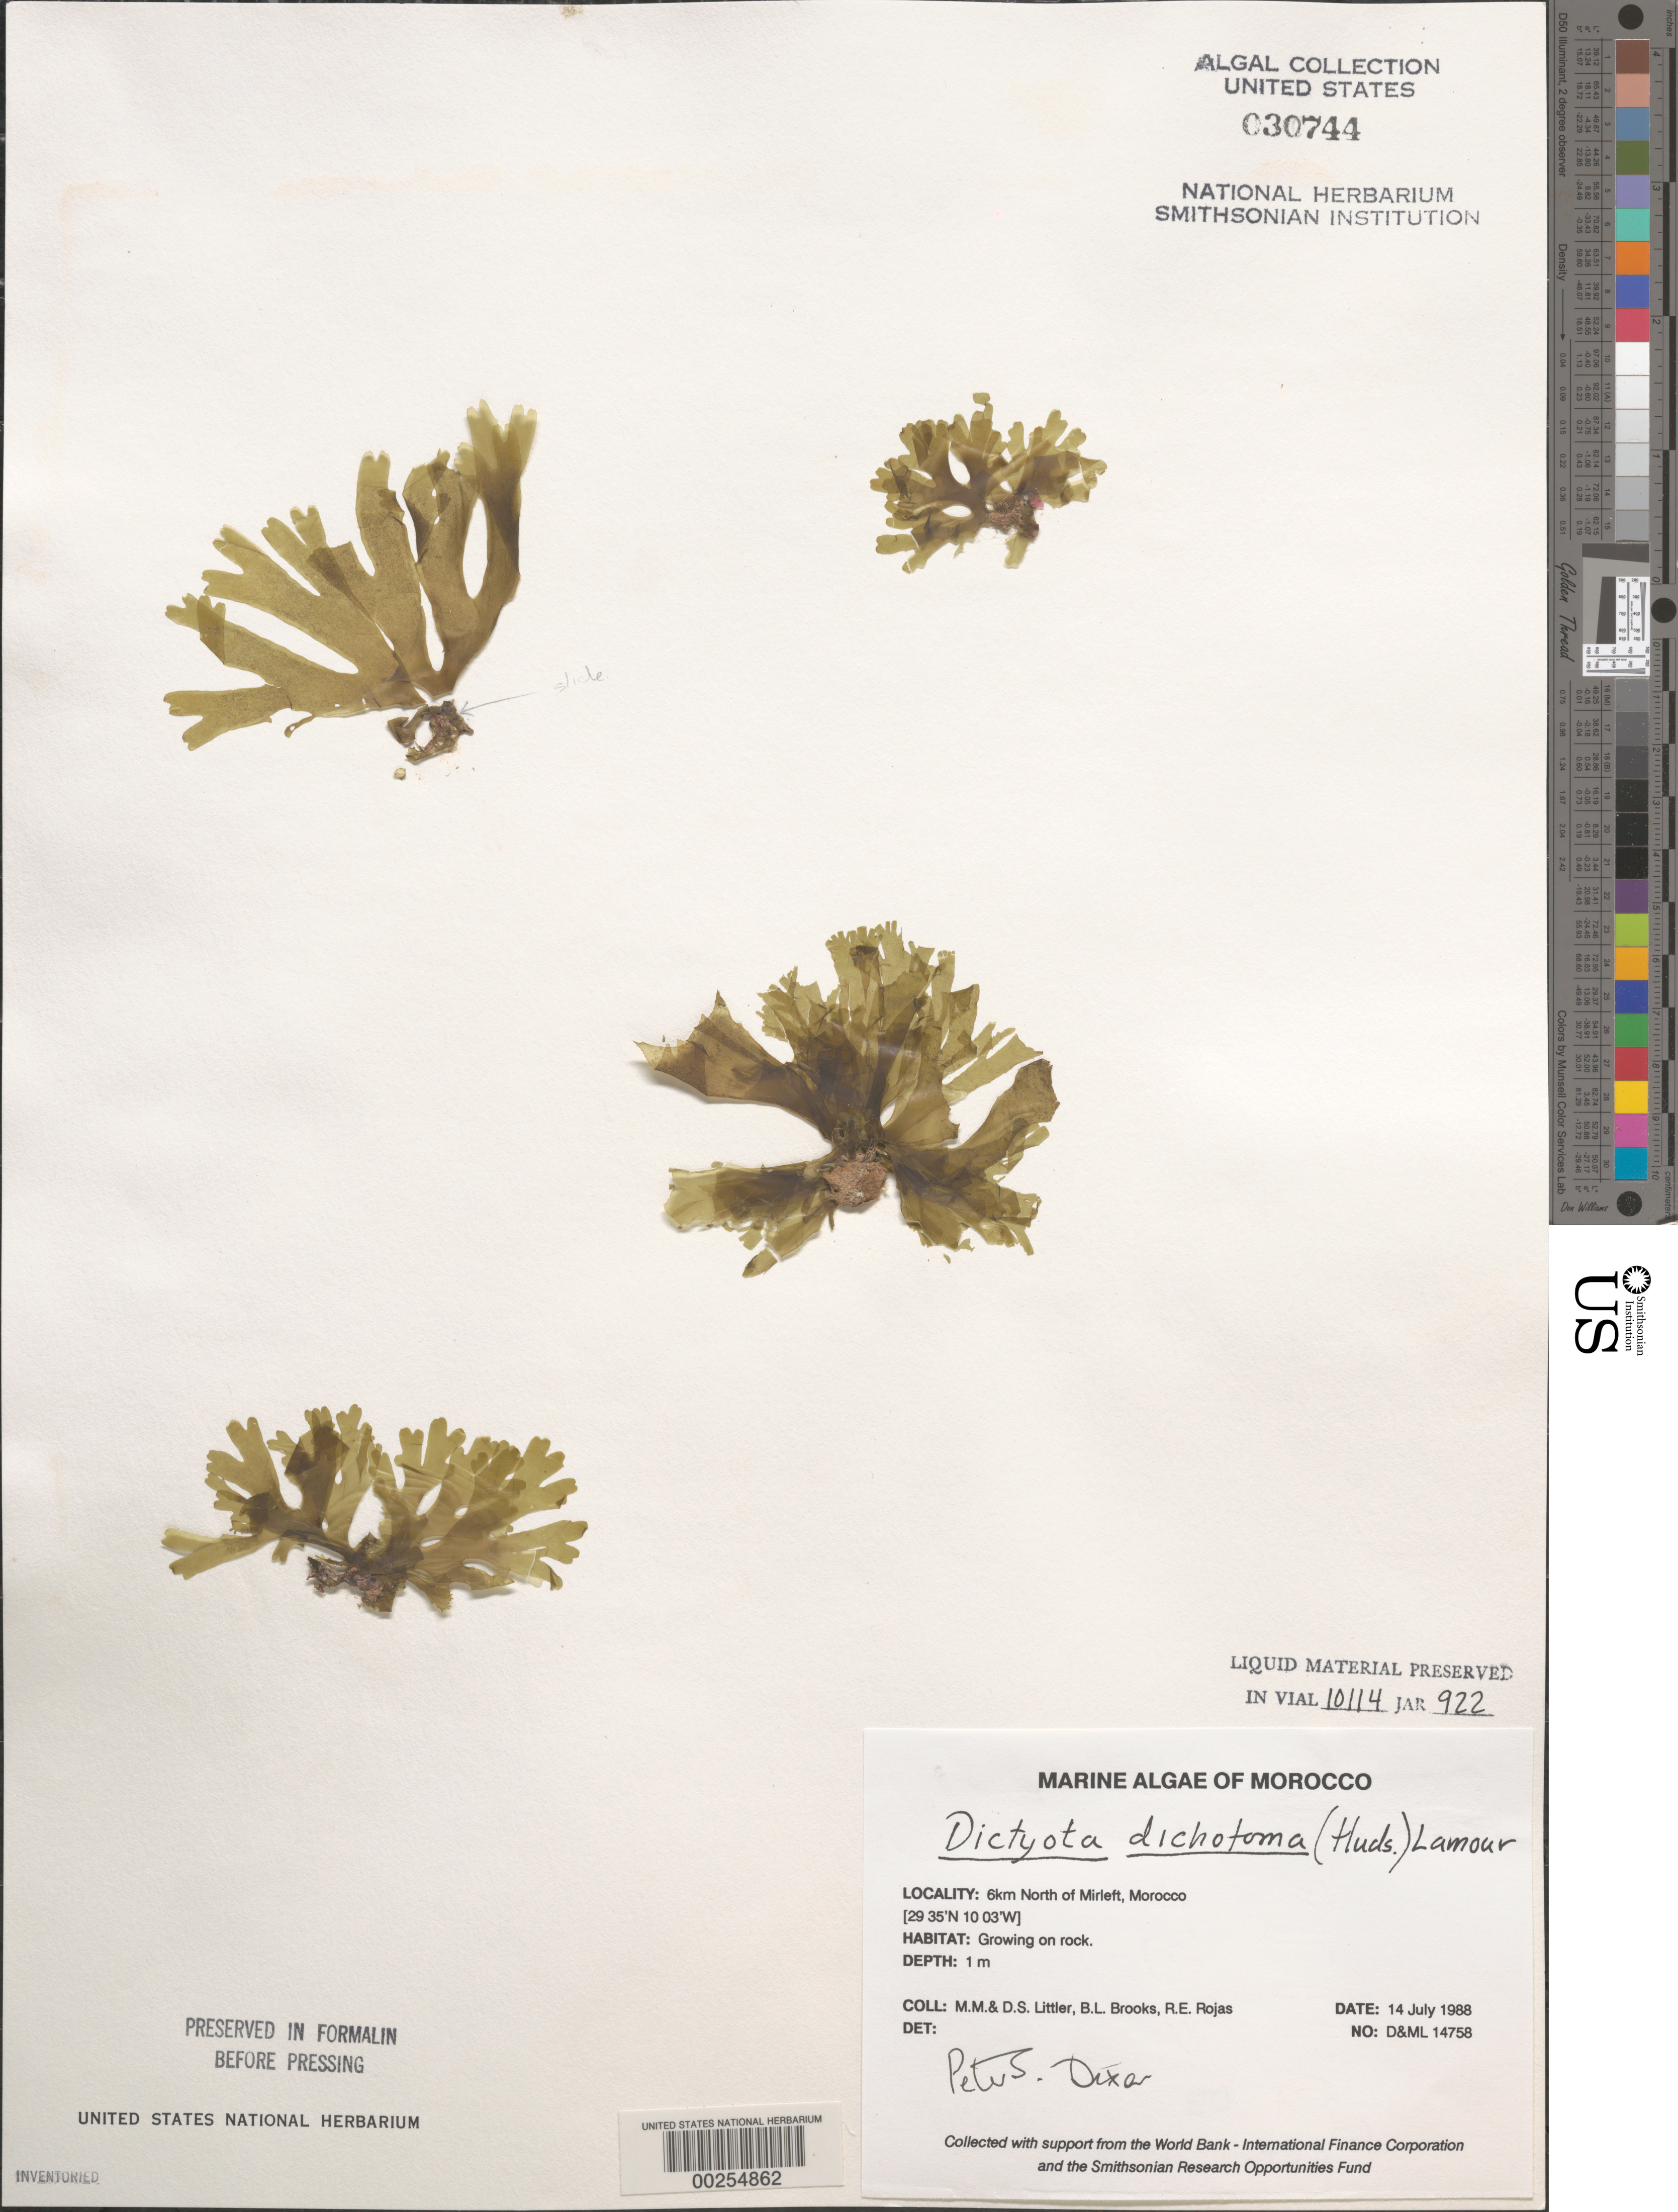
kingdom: Chromista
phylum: Ochrophyta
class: Phaeophyceae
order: Dictyotales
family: Dictyotaceae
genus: Dictyota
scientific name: Dictyota dichotoma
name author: (Huds.) J.V.Lamouroux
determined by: Dixon, P. S.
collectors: M. M. Littler, D. S. Littler, B. Brooks & R. Rojas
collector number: D&ML 14758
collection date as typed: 14 Jul 1988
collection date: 1988-07-14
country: Morocco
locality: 6 km north of Mirleft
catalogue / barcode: US 30744